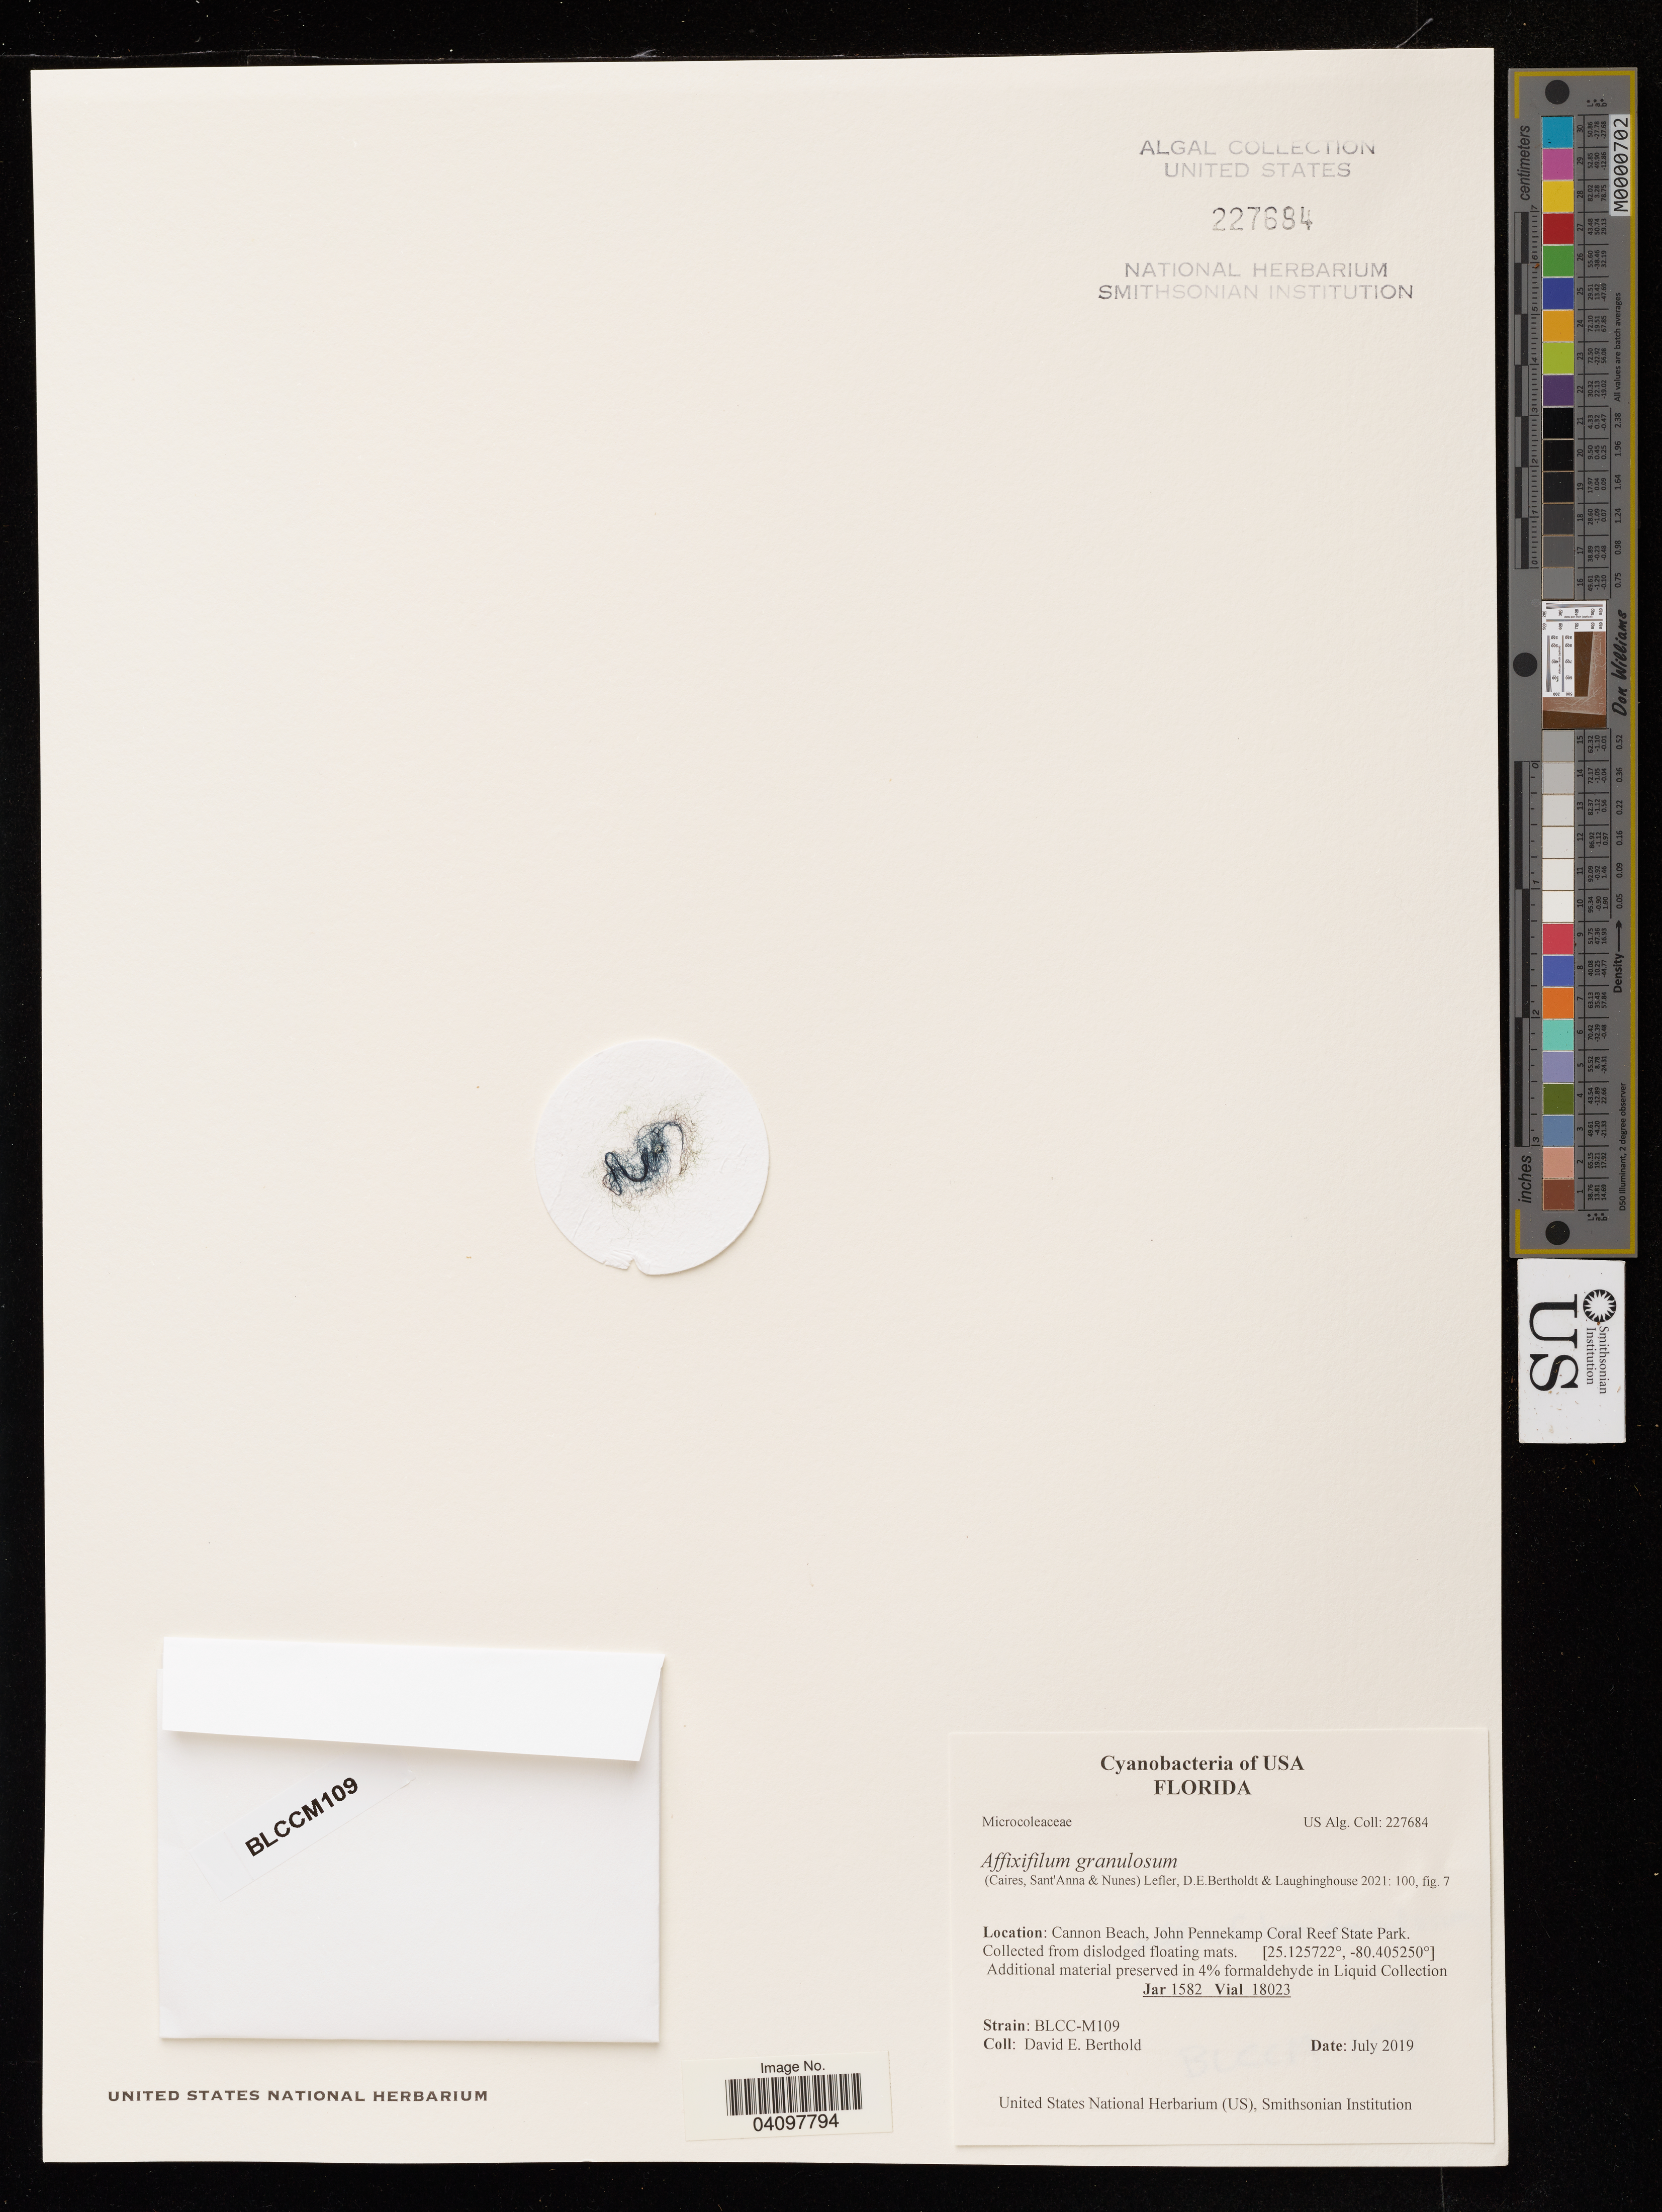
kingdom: Bacteria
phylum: Cyanobacteria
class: Cyanobacteriia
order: Cyanobacteriales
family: Microcoleaceae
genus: Affixifilum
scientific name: Affixifilum granulosum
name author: (Caires et al.) Lefler et al.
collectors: D. Berthold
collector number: BLCC-M109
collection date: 2019-07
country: United States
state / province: Florida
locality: Cannon Beach, John Pennekamp Coral Reef State Park.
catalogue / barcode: US 227684